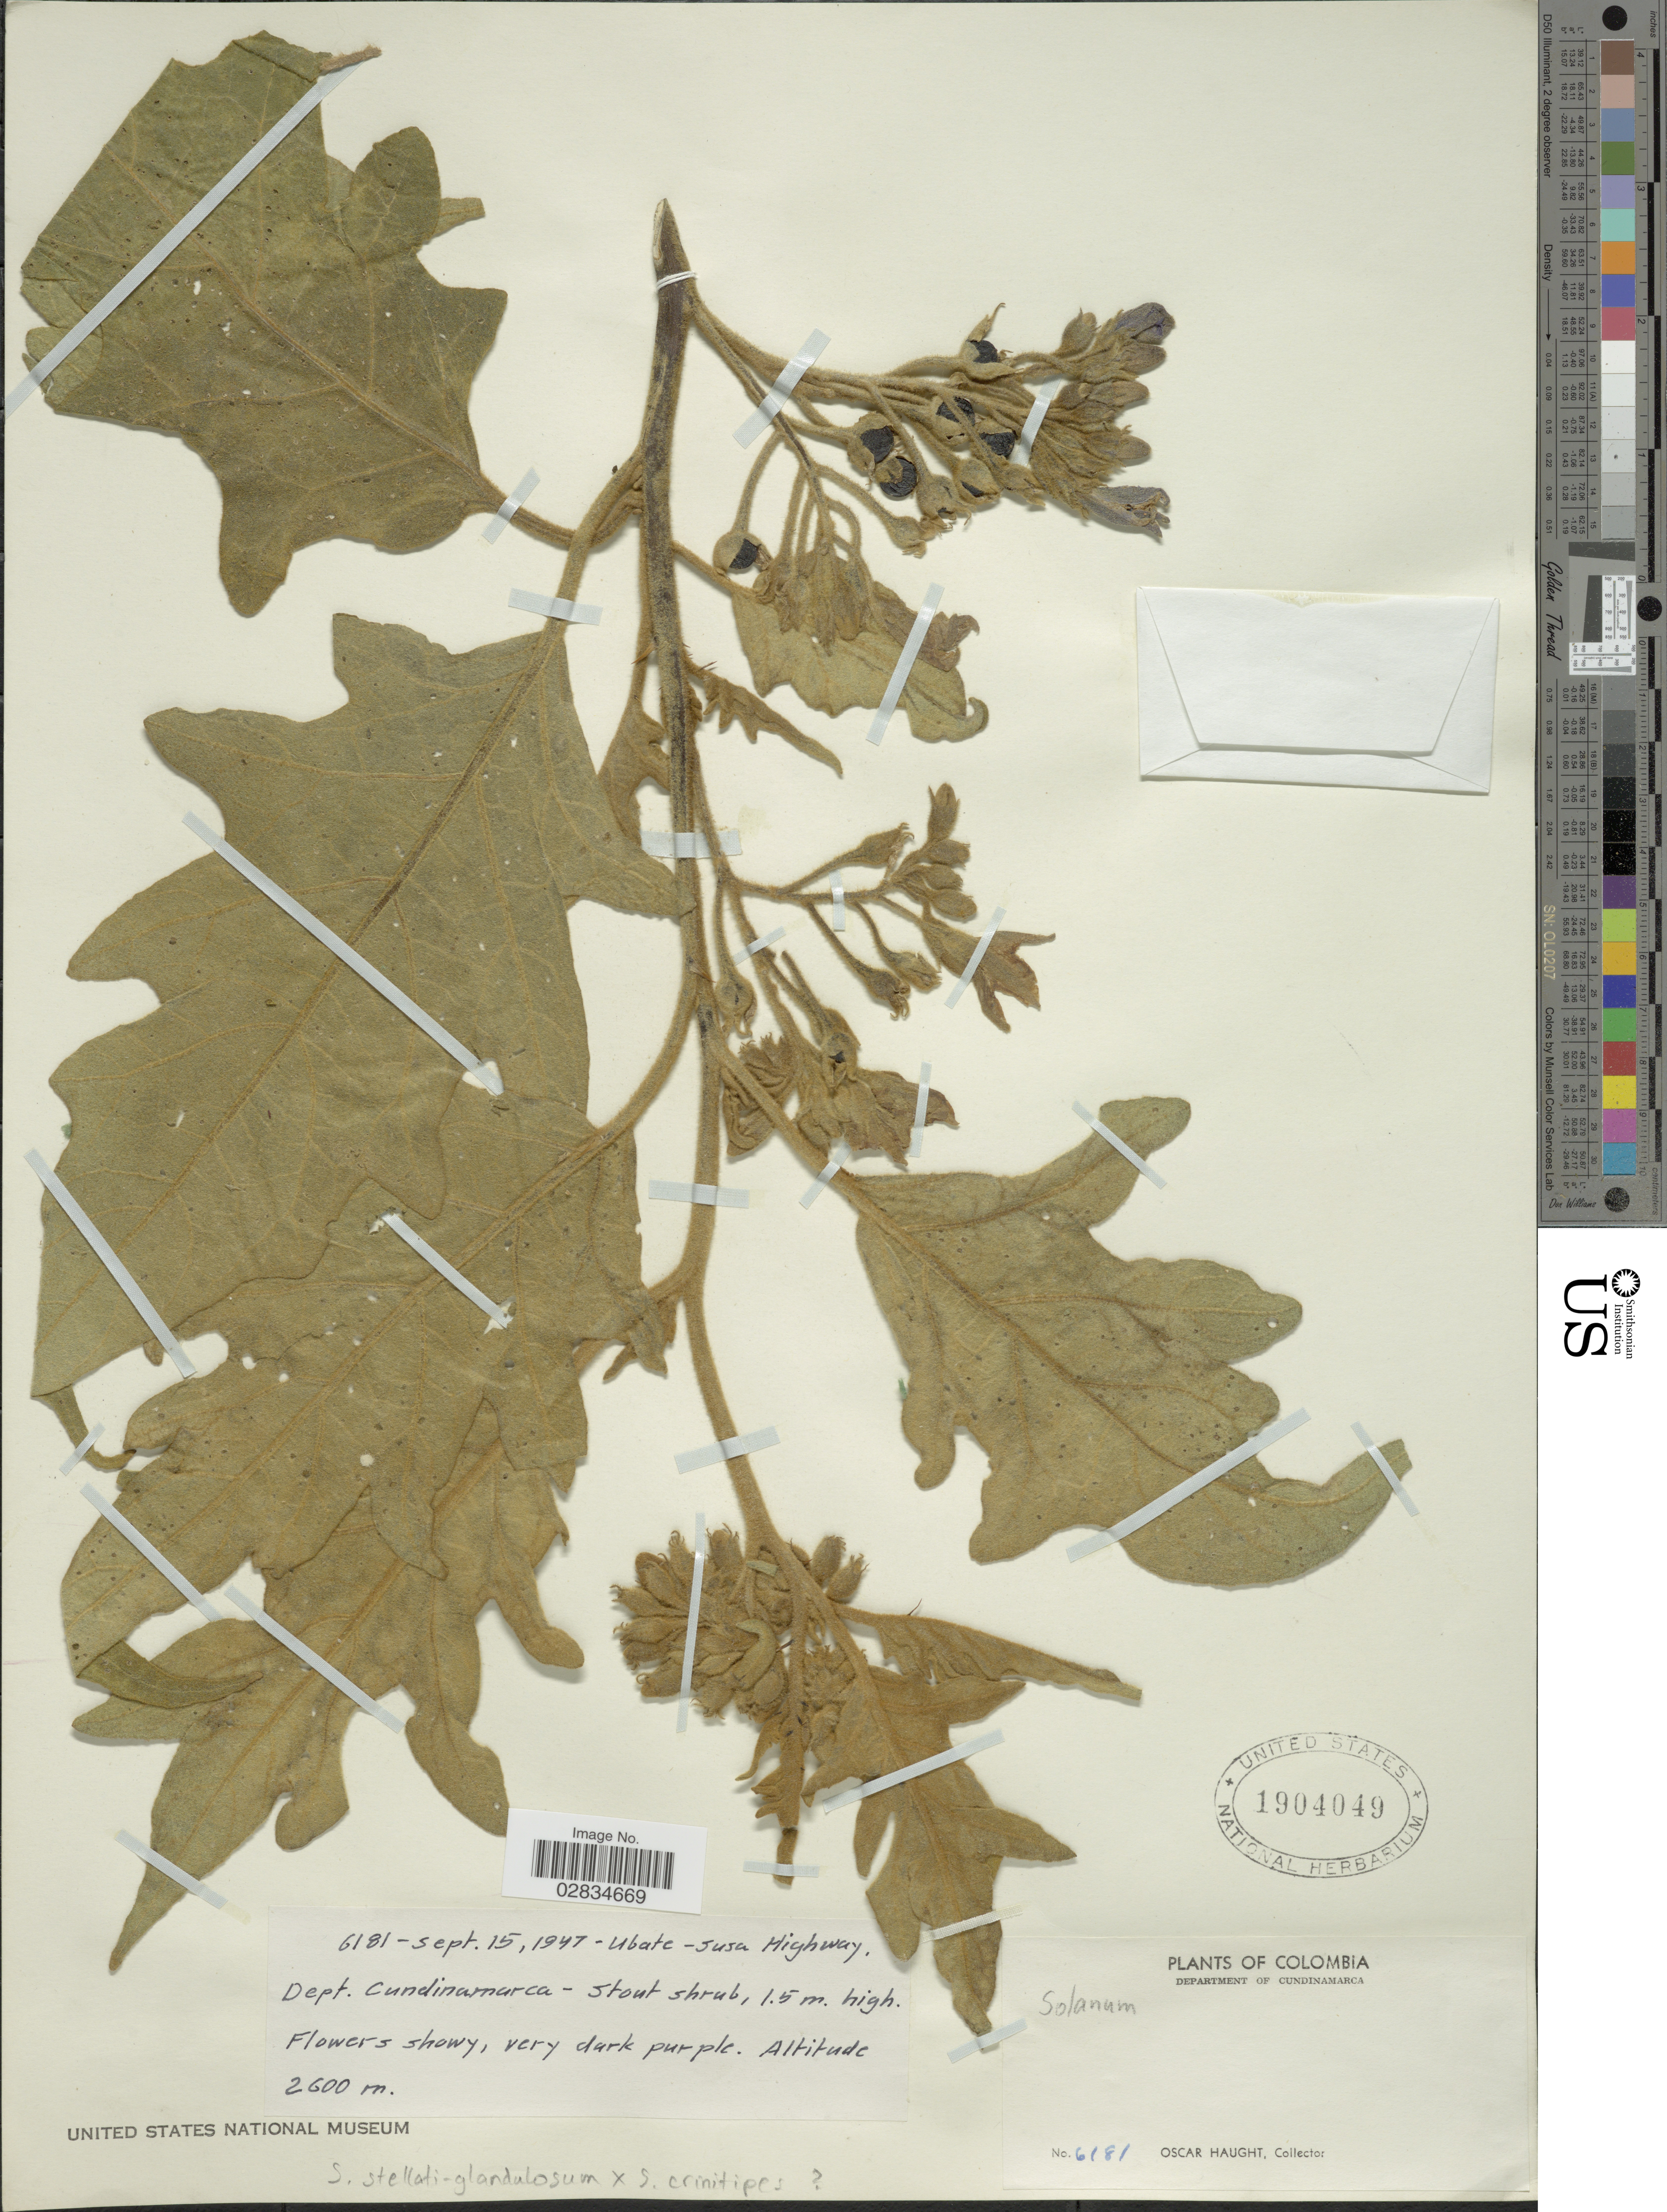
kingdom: Plantae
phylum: Tracheophyta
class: Magnoliopsida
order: Solanales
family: Solanaceae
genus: Solanum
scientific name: Solanum stellatiglandulosum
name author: Bitter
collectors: O. Haught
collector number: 6181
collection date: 1947-09-15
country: Colombia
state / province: Cundinamarca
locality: Department of Cundinamarca, Ubate-Susa Highway.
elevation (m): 2600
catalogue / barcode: US 1904049